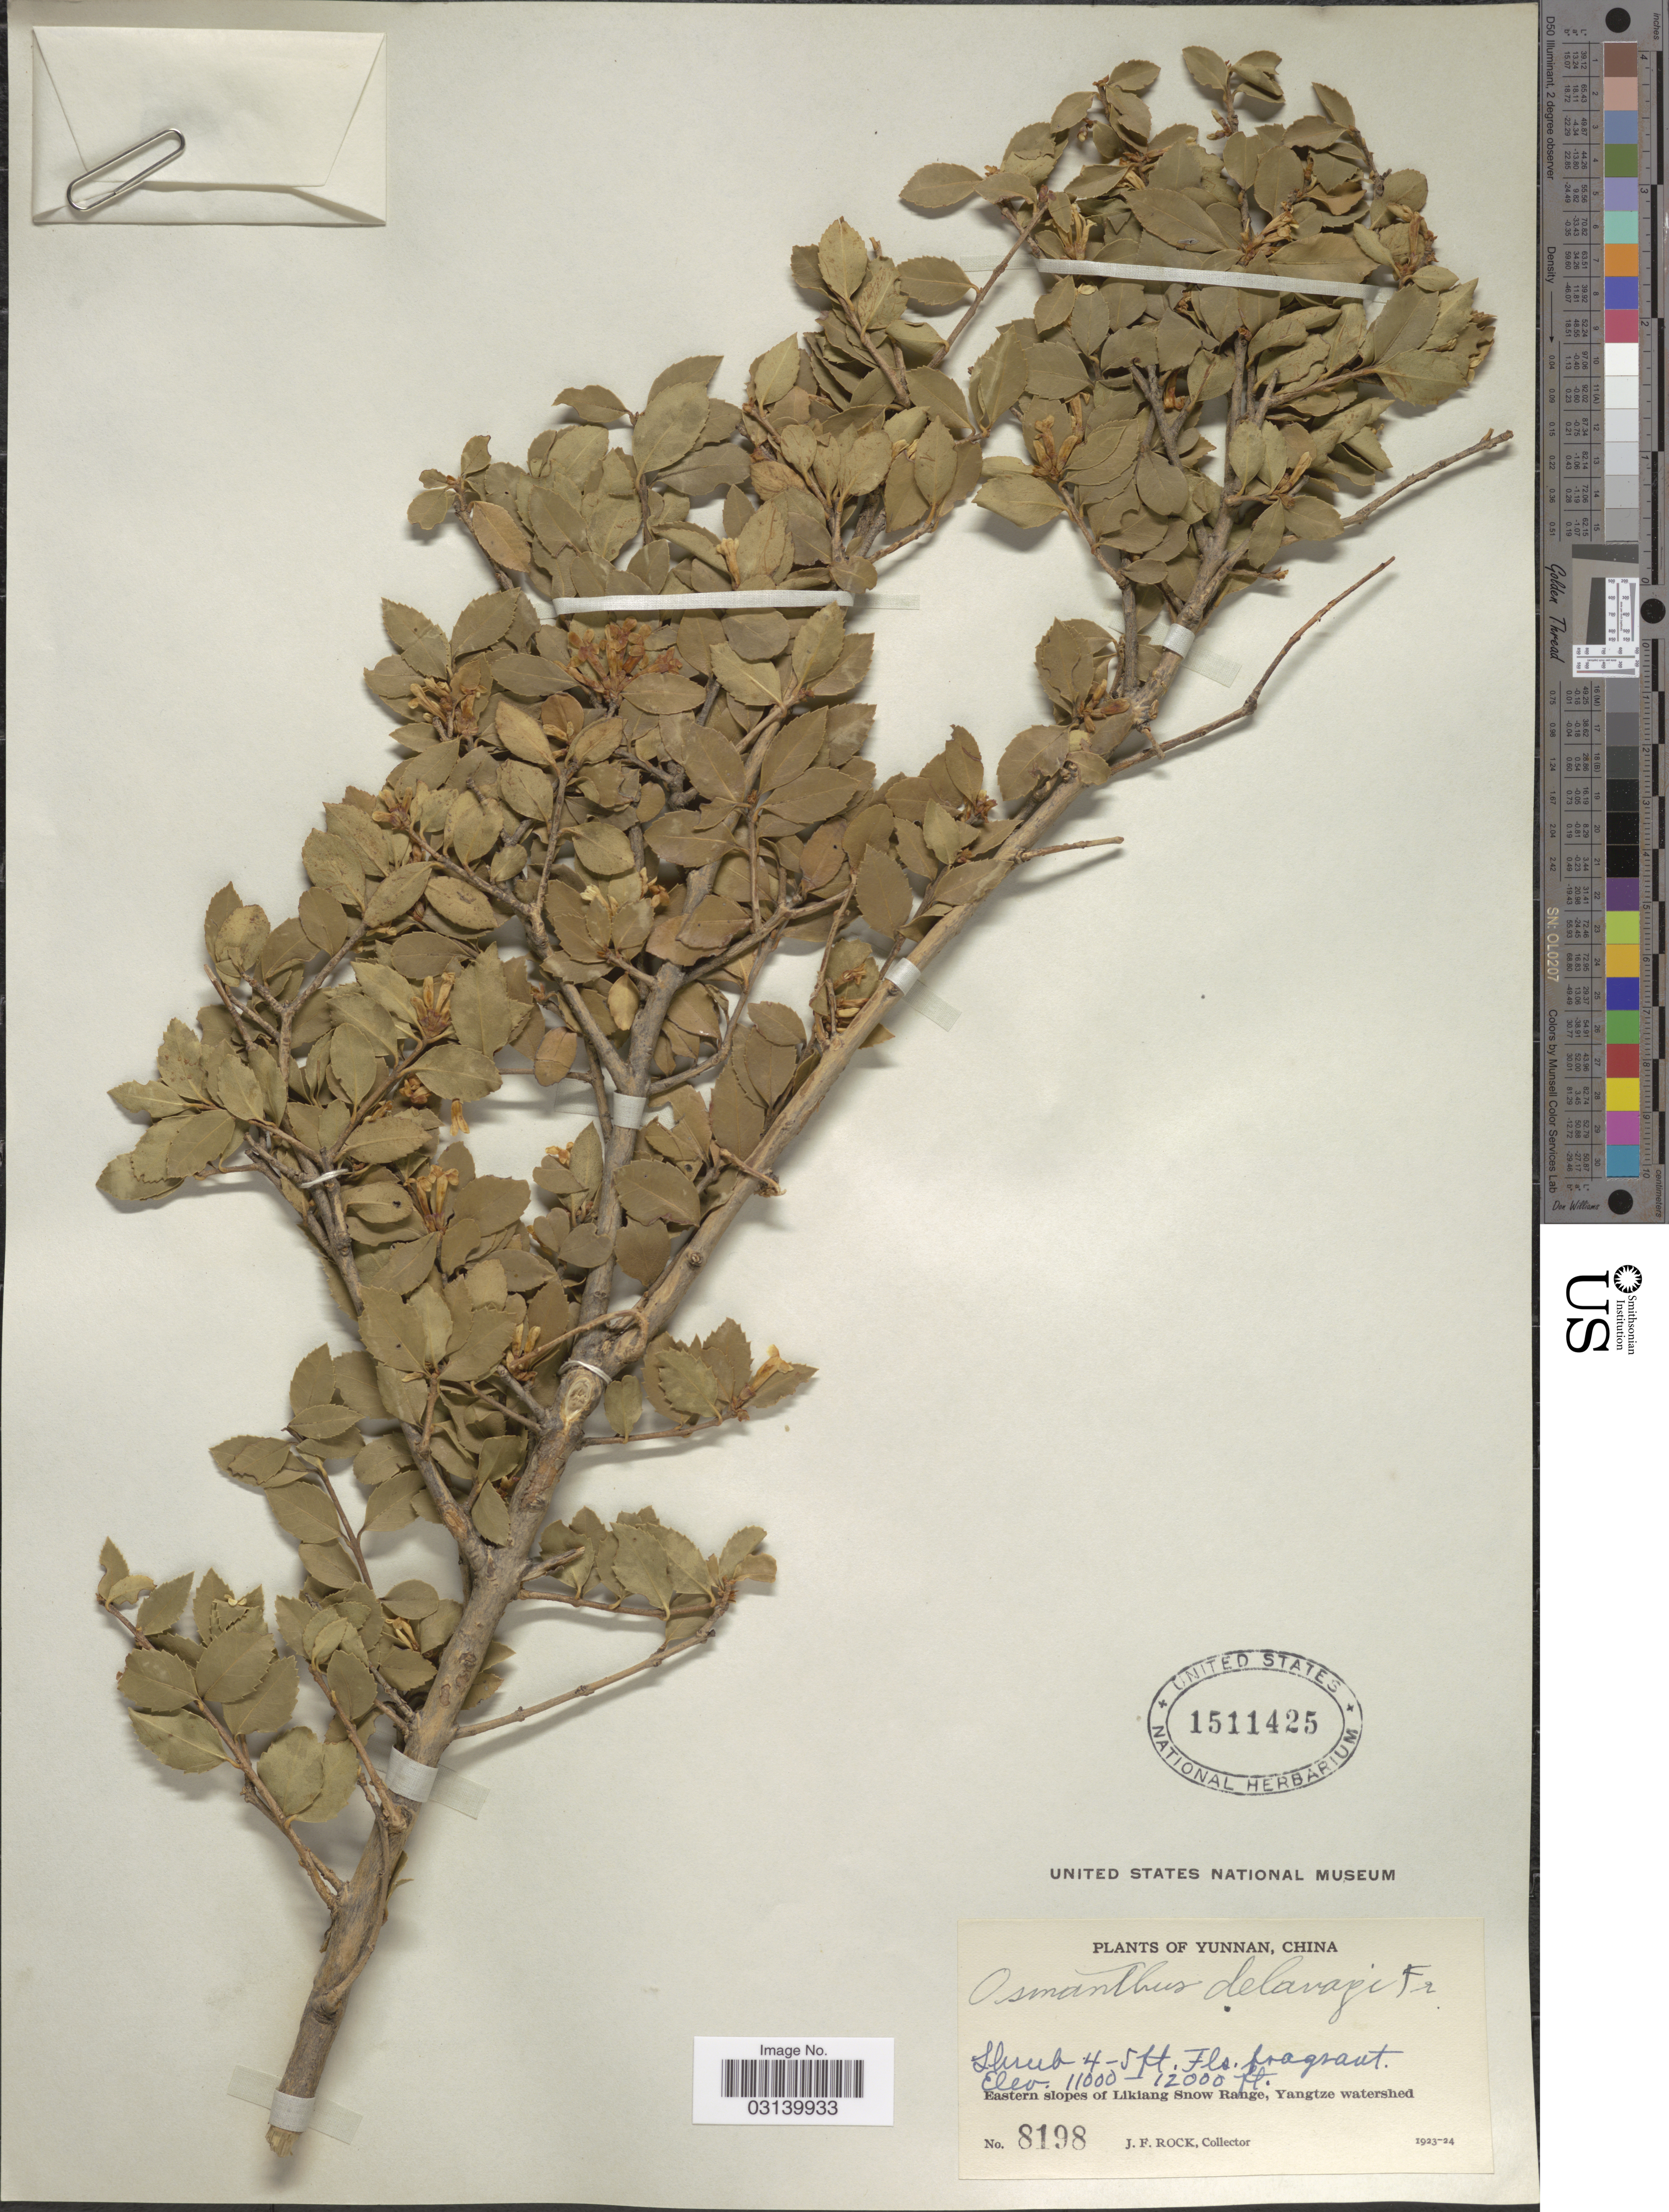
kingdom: Plantae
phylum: Tracheophyta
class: Magnoliopsida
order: Lamiales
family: Oleaceae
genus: Osmanthus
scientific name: Osmanthus delavayi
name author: Franch.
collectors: J. Rock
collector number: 8198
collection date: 1923/1924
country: China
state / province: Yunnan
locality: Eastern slopes of Likiang Snow Range, Yangtze watershed.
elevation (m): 3353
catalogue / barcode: US 1511425